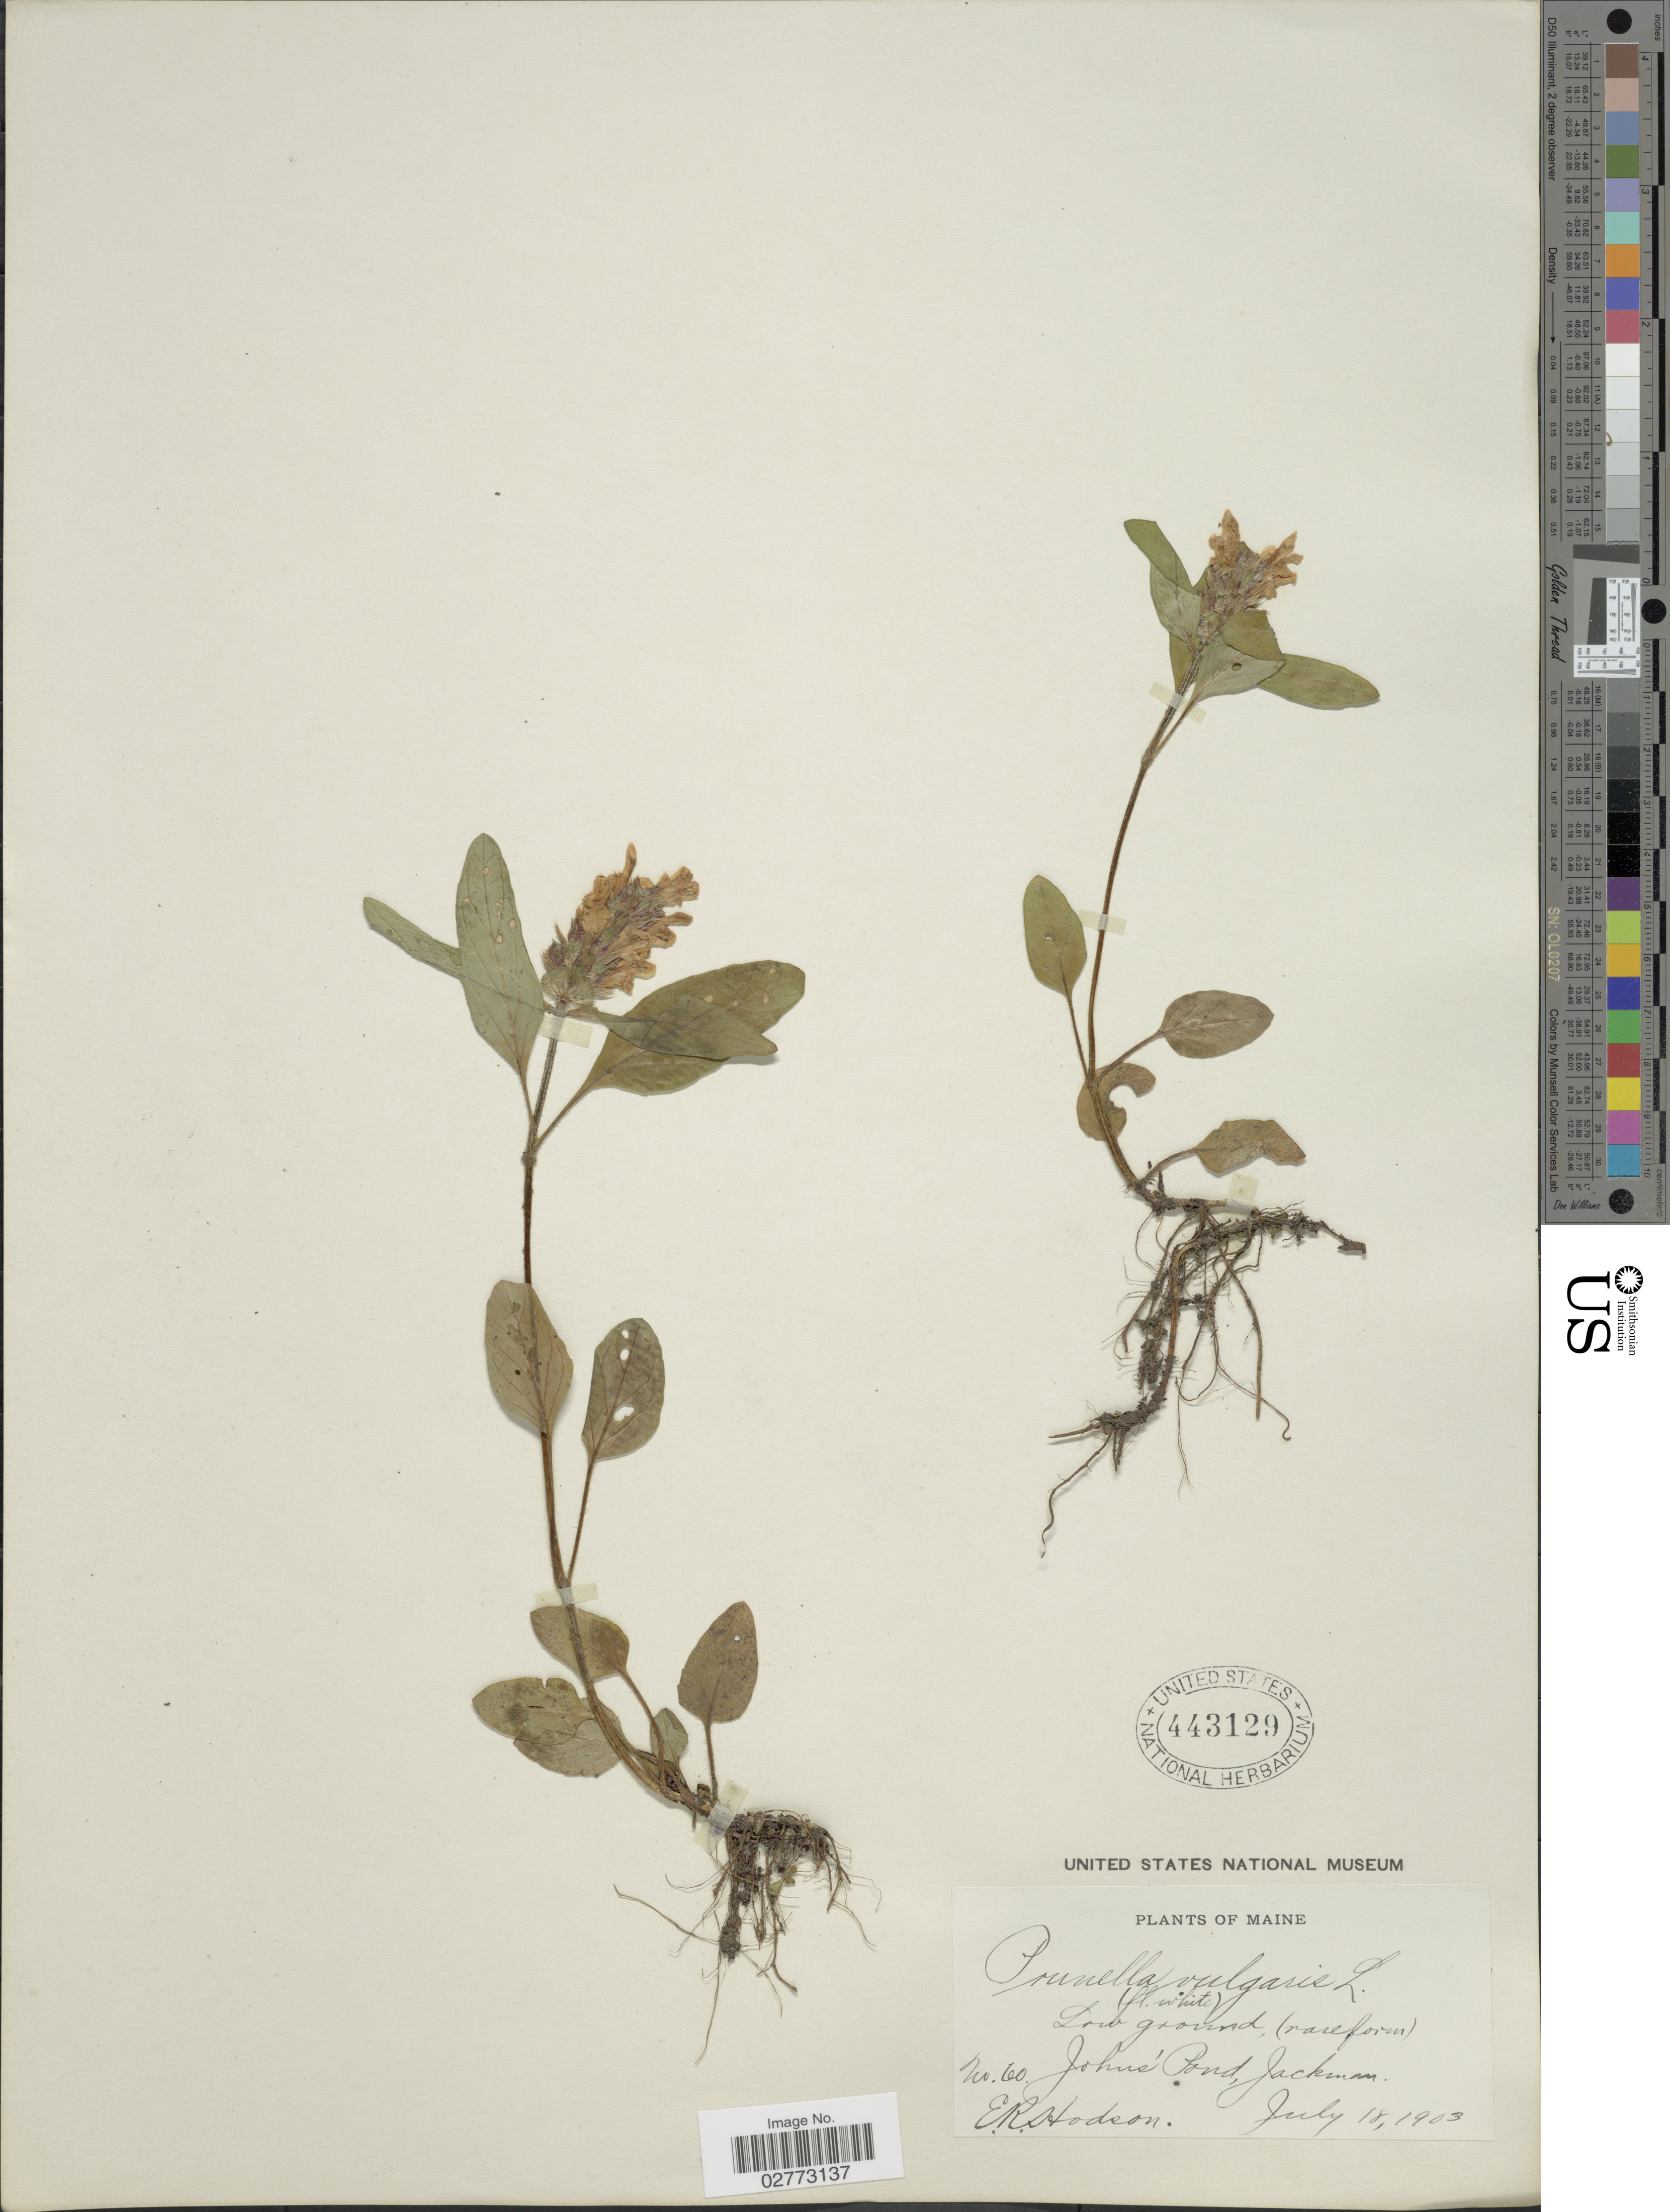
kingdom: Plantae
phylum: Tracheophyta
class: Magnoliopsida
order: Lamiales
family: Lamiaceae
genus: Prunella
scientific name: Prunella vulgaris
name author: L.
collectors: E. Hodson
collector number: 60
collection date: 1903-07-18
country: United States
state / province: Maine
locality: John's Pond, Jackman.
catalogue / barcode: US 443129